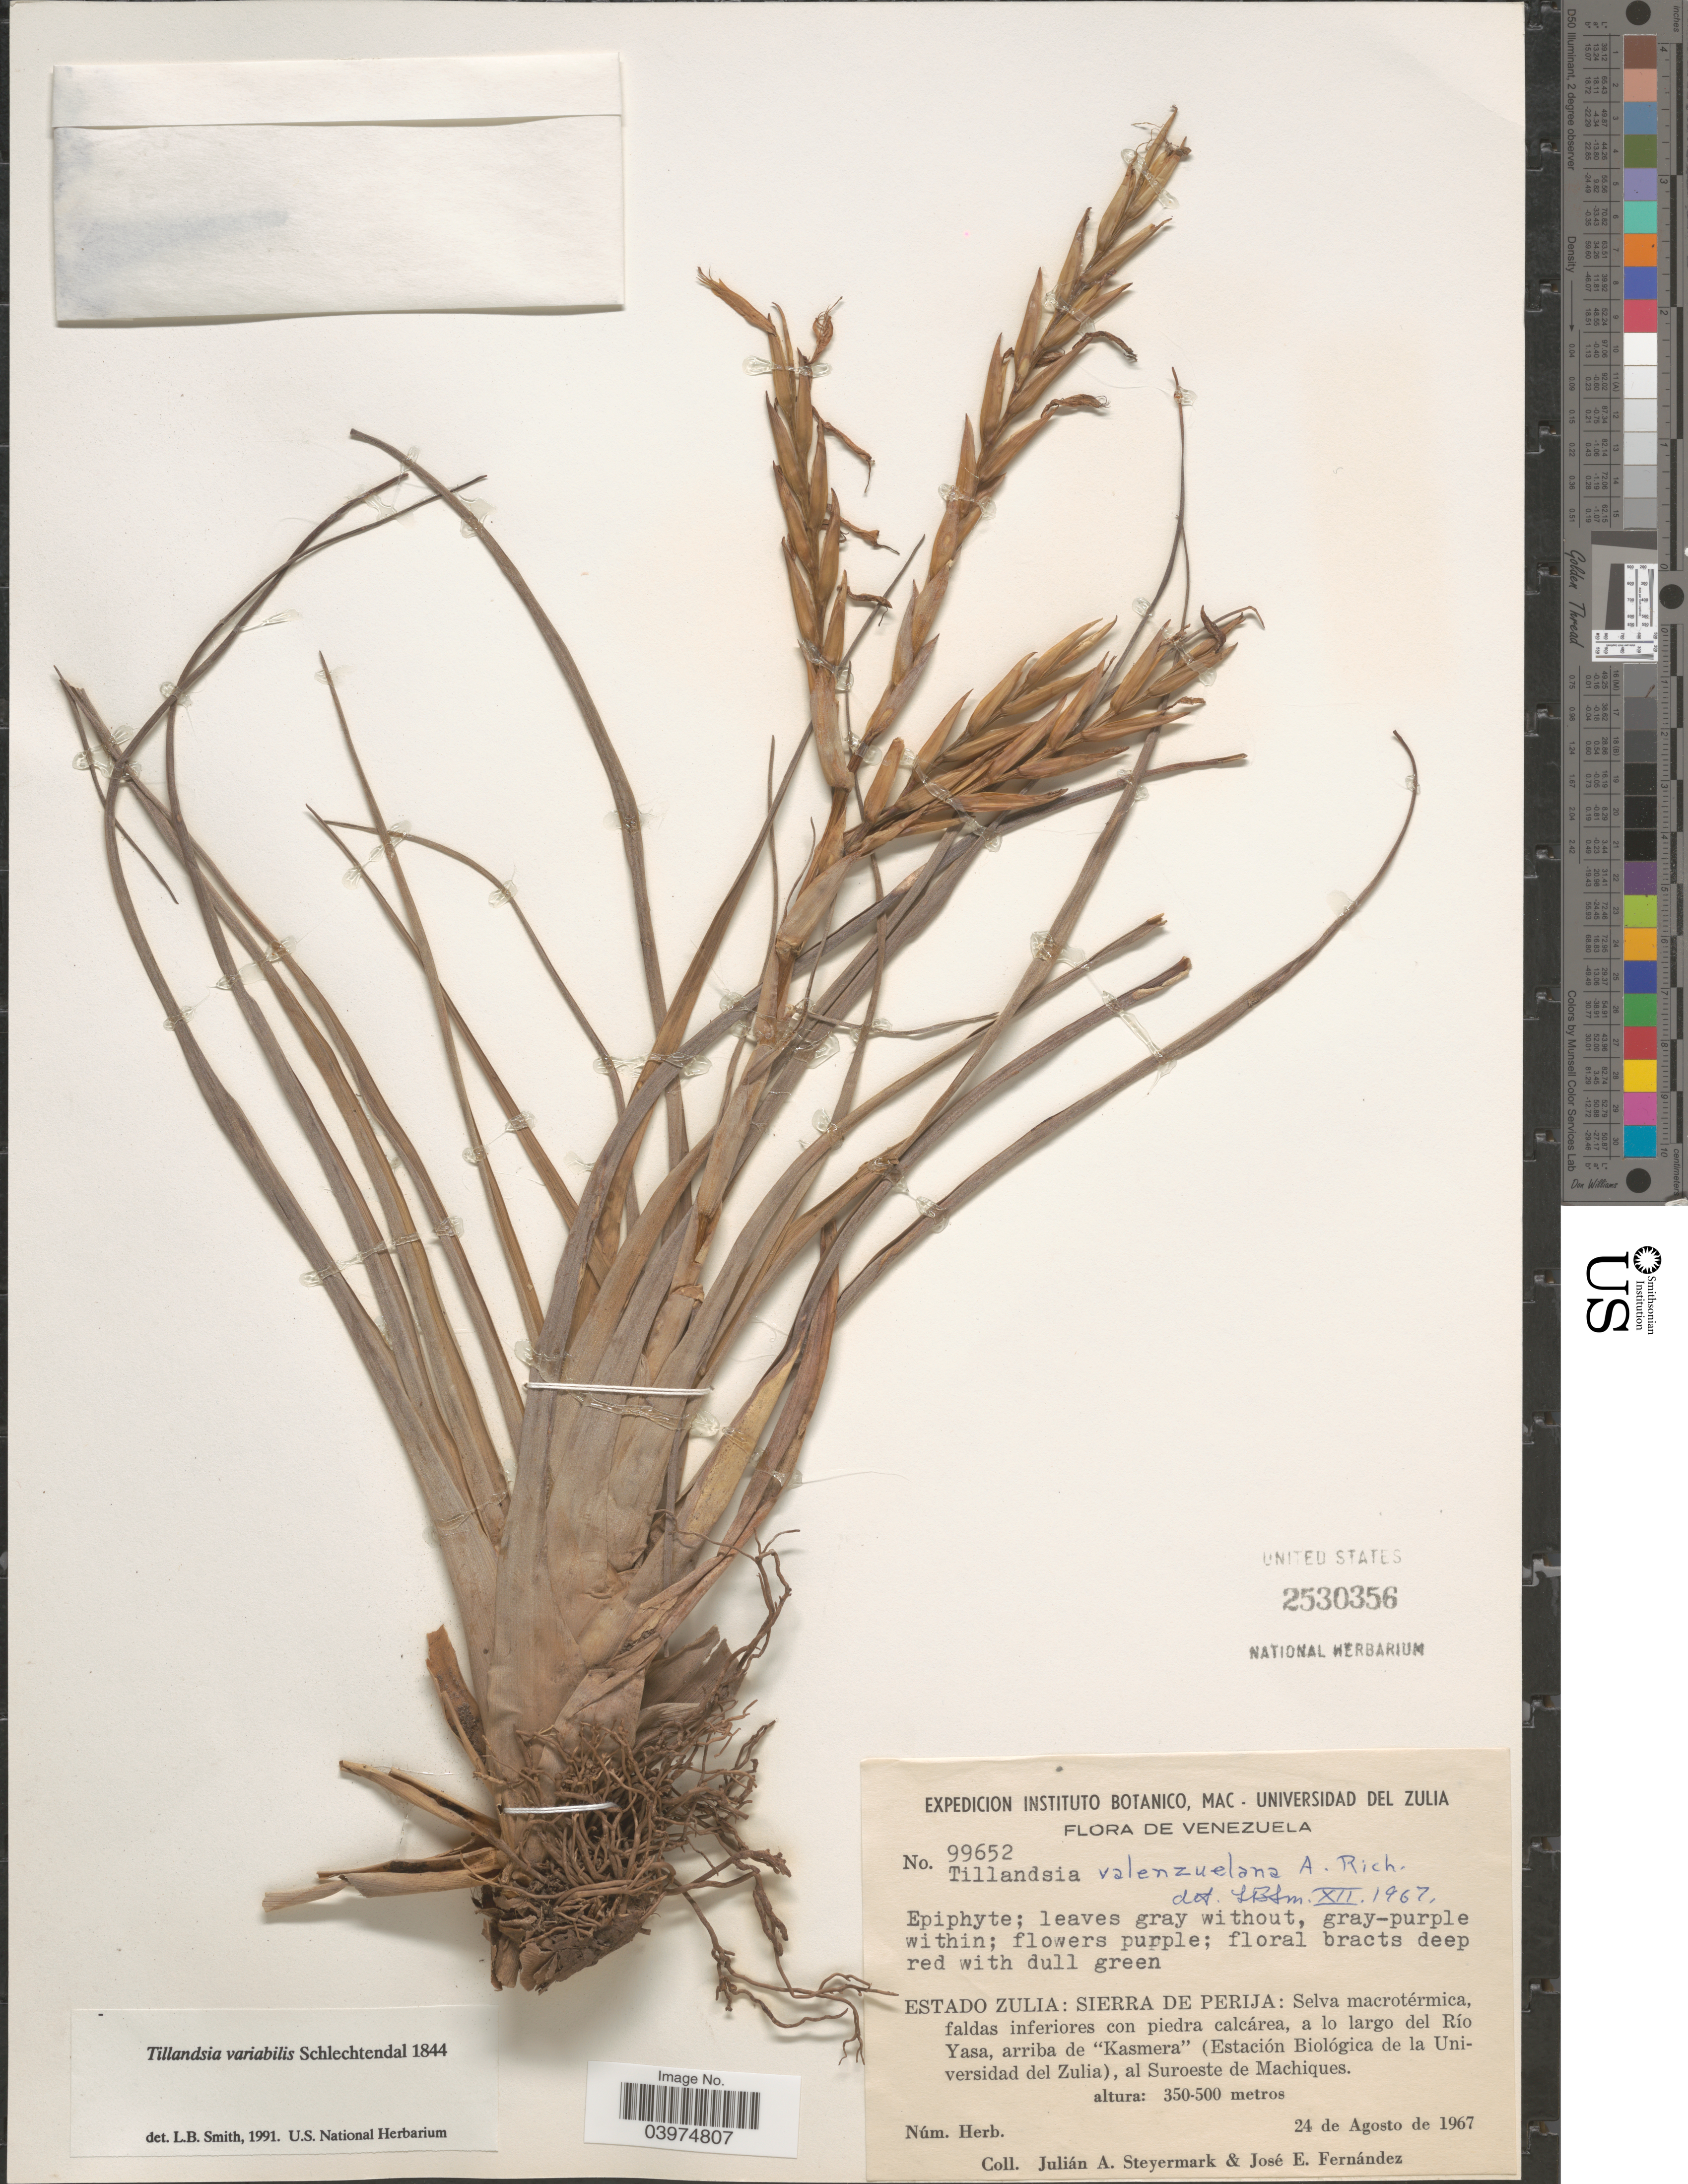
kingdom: Plantae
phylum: Tracheophyta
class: Liliopsida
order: Poales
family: Bromeliaceae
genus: Tillandsia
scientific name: Tillandsia variabilis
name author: Schltdl.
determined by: Smith, Lyman B., (US), NMNH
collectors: J. Steyermark & J. Fernández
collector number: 99652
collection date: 1967-08-24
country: Venezuela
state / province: Zulia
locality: Estado Zulia: Sierra de Perija: Selva macrotérmica, faldas inferiores con piedra calcárea, a lo largo del Río Yasa, arriba de "Kasmera" (Estación Biológica de la Universidad del Zulia), al Suroeste de Machiques.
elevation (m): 350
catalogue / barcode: US 2530356